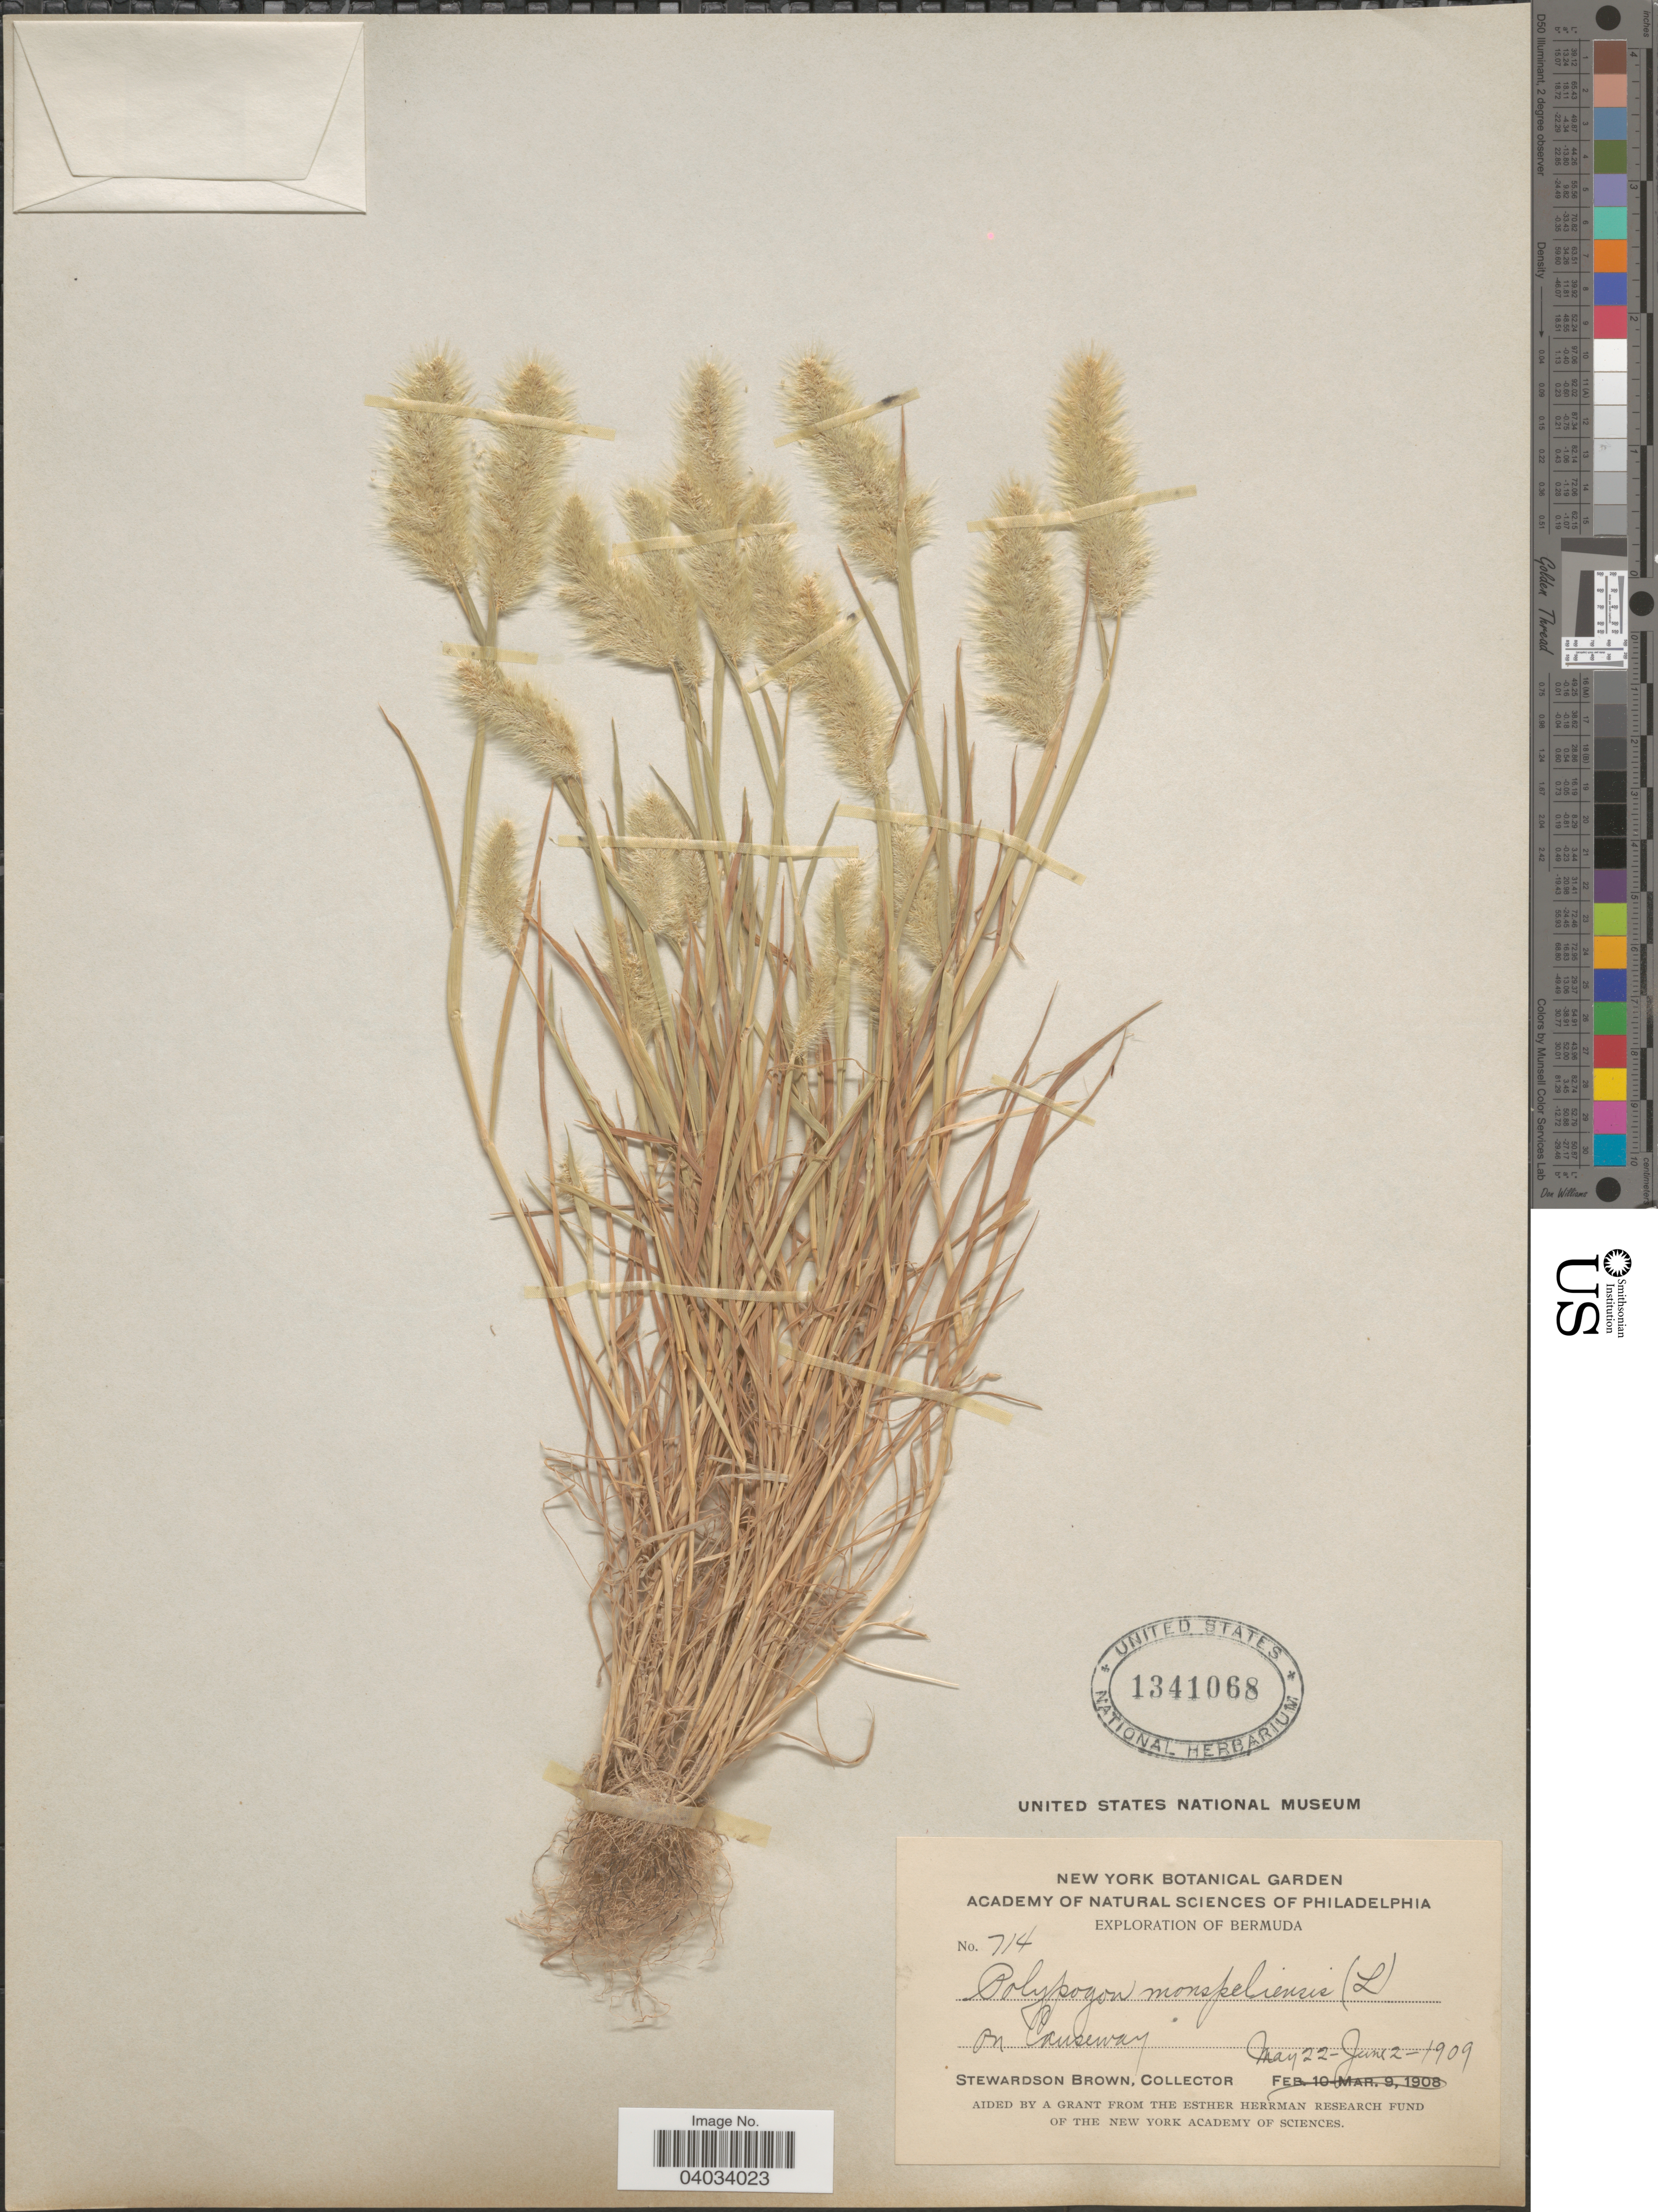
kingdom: Plantae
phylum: Tracheophyta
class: Liliopsida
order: Poales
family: Poaceae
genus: Polypogon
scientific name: Polypogon monspeliensis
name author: (L.) Desf.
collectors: S. Brown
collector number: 714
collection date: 1909-05-22/1909-06-02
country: Bermuda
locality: On Causeway.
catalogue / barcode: US 1341068